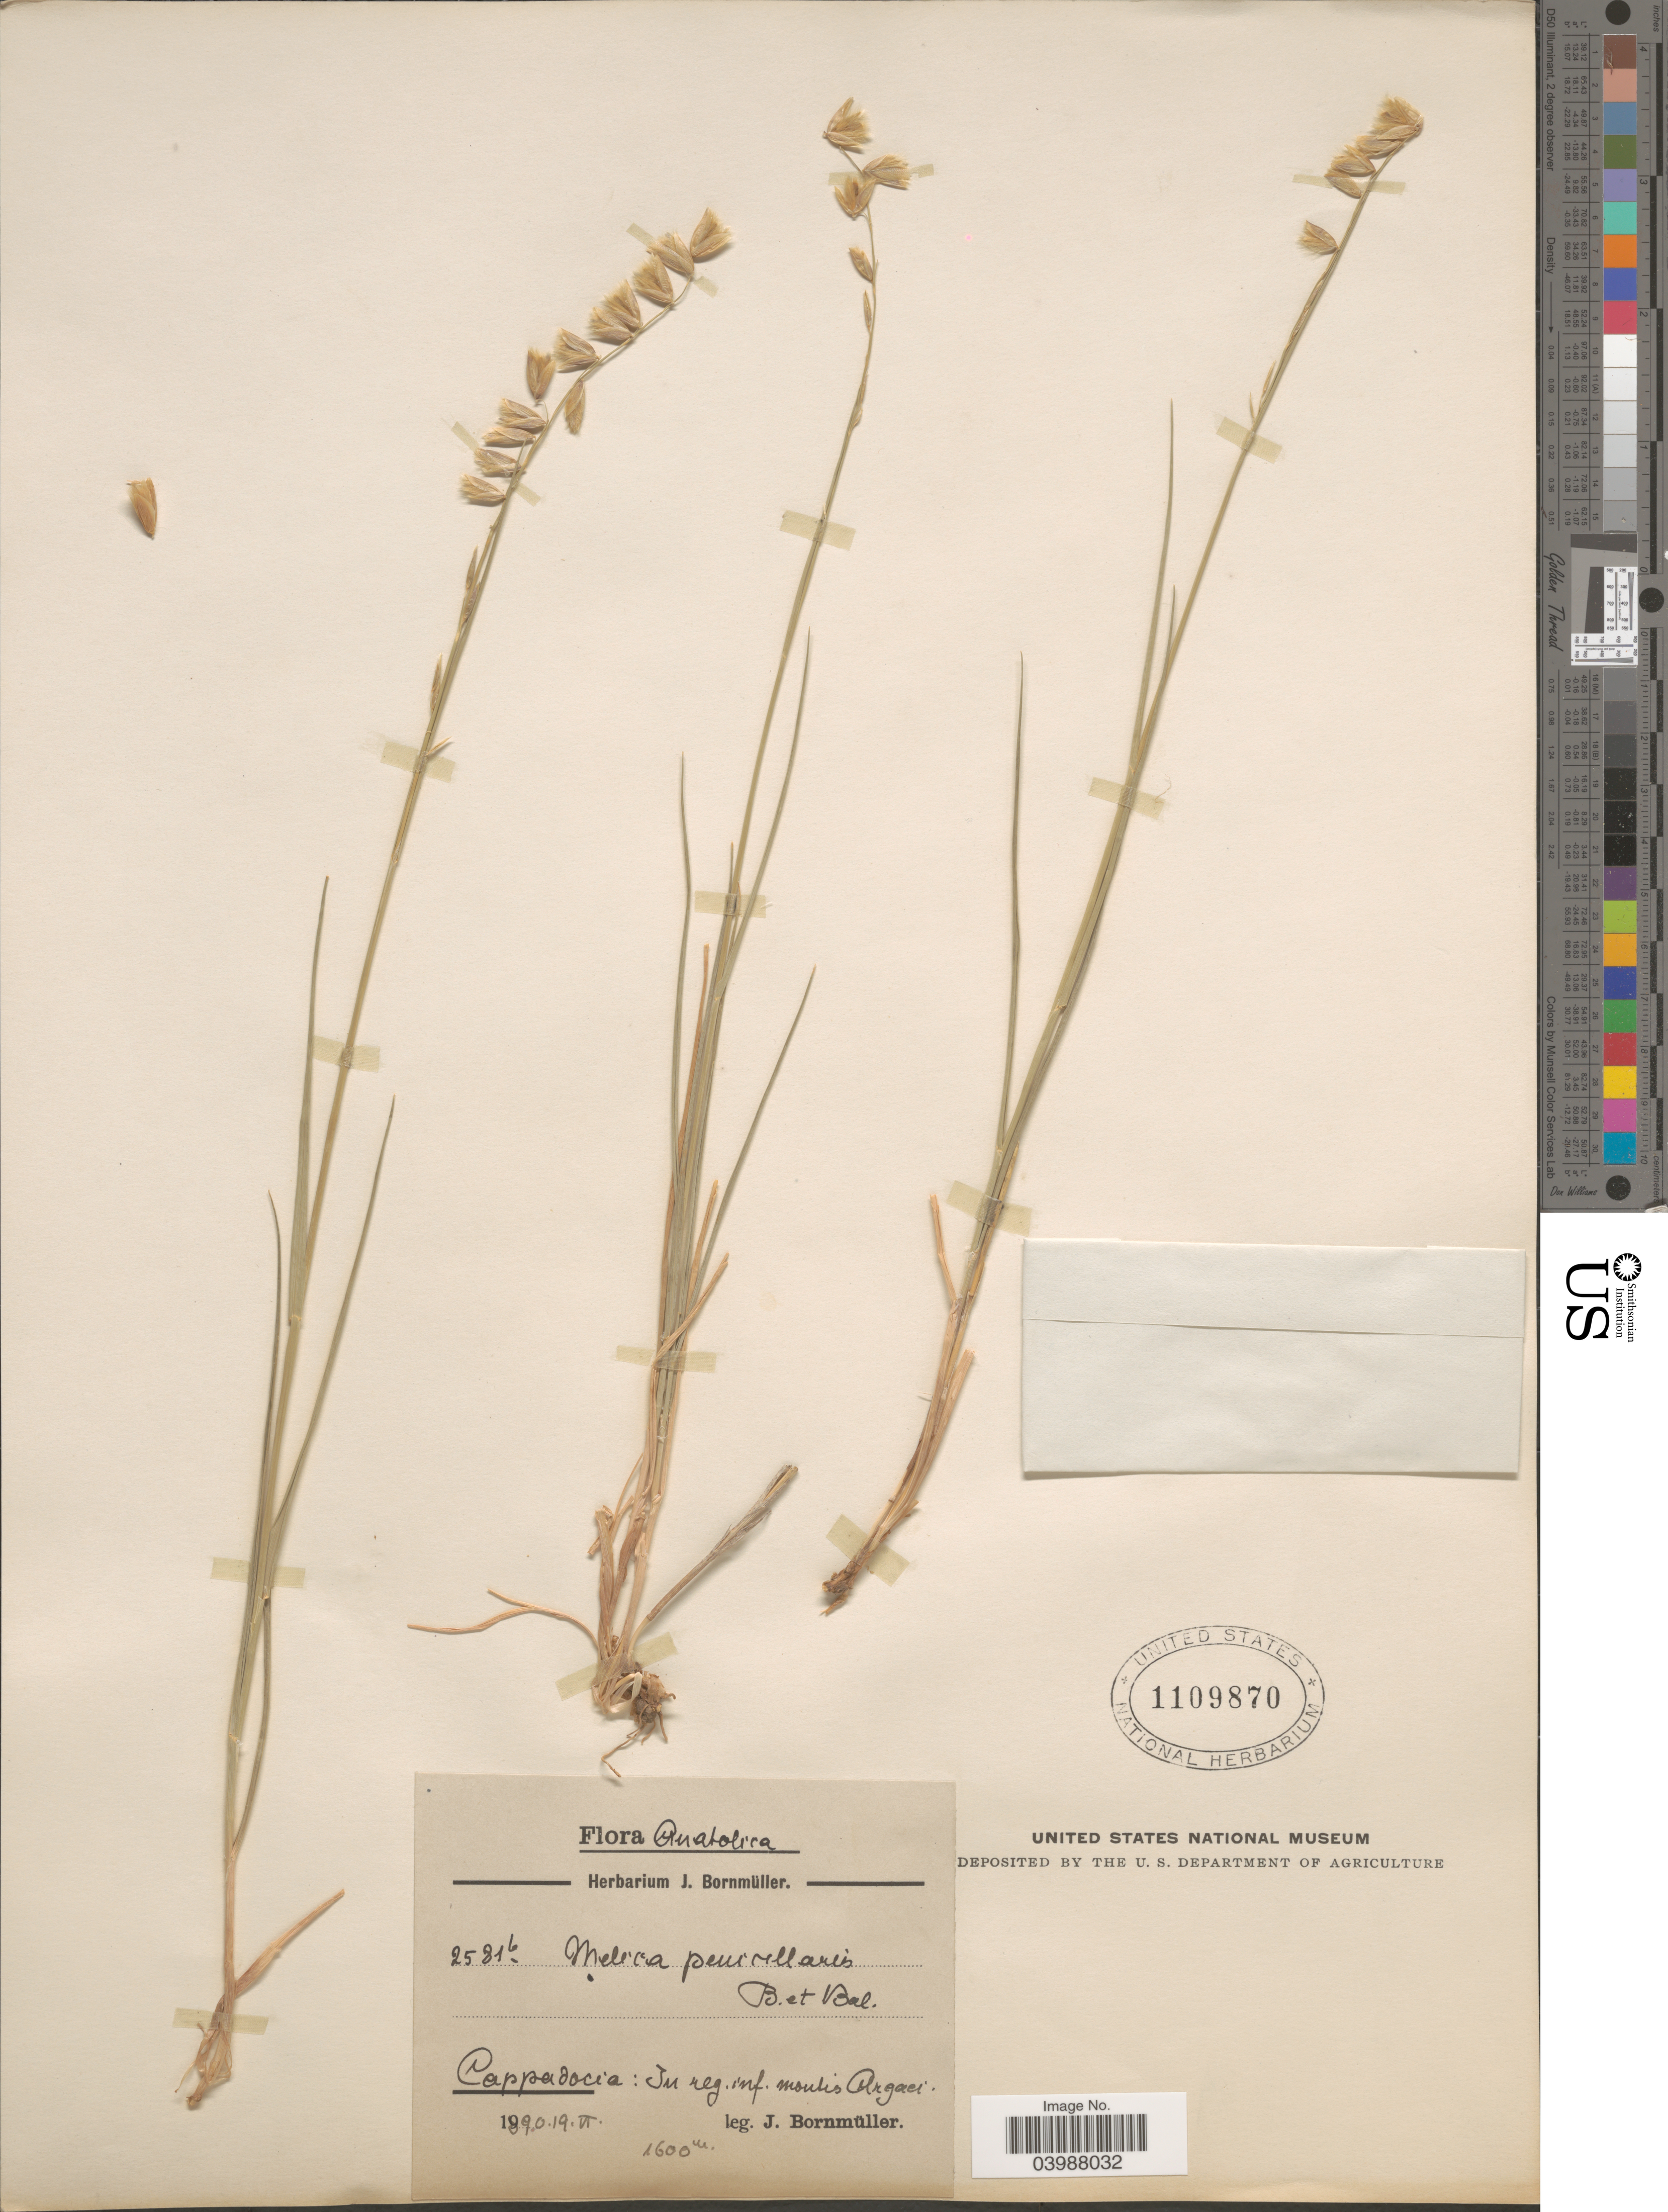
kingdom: Plantae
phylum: Tracheophyta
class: Liliopsida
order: Poales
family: Poaceae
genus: Melica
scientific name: Melica penicillaris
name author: Boiss. & Balansa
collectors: J. Bornmüller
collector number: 2581b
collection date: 1890-06-19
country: Turkey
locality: Anatolica. Cappadocia: In reg. inf. montis Argaci.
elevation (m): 1600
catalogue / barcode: US 1109870